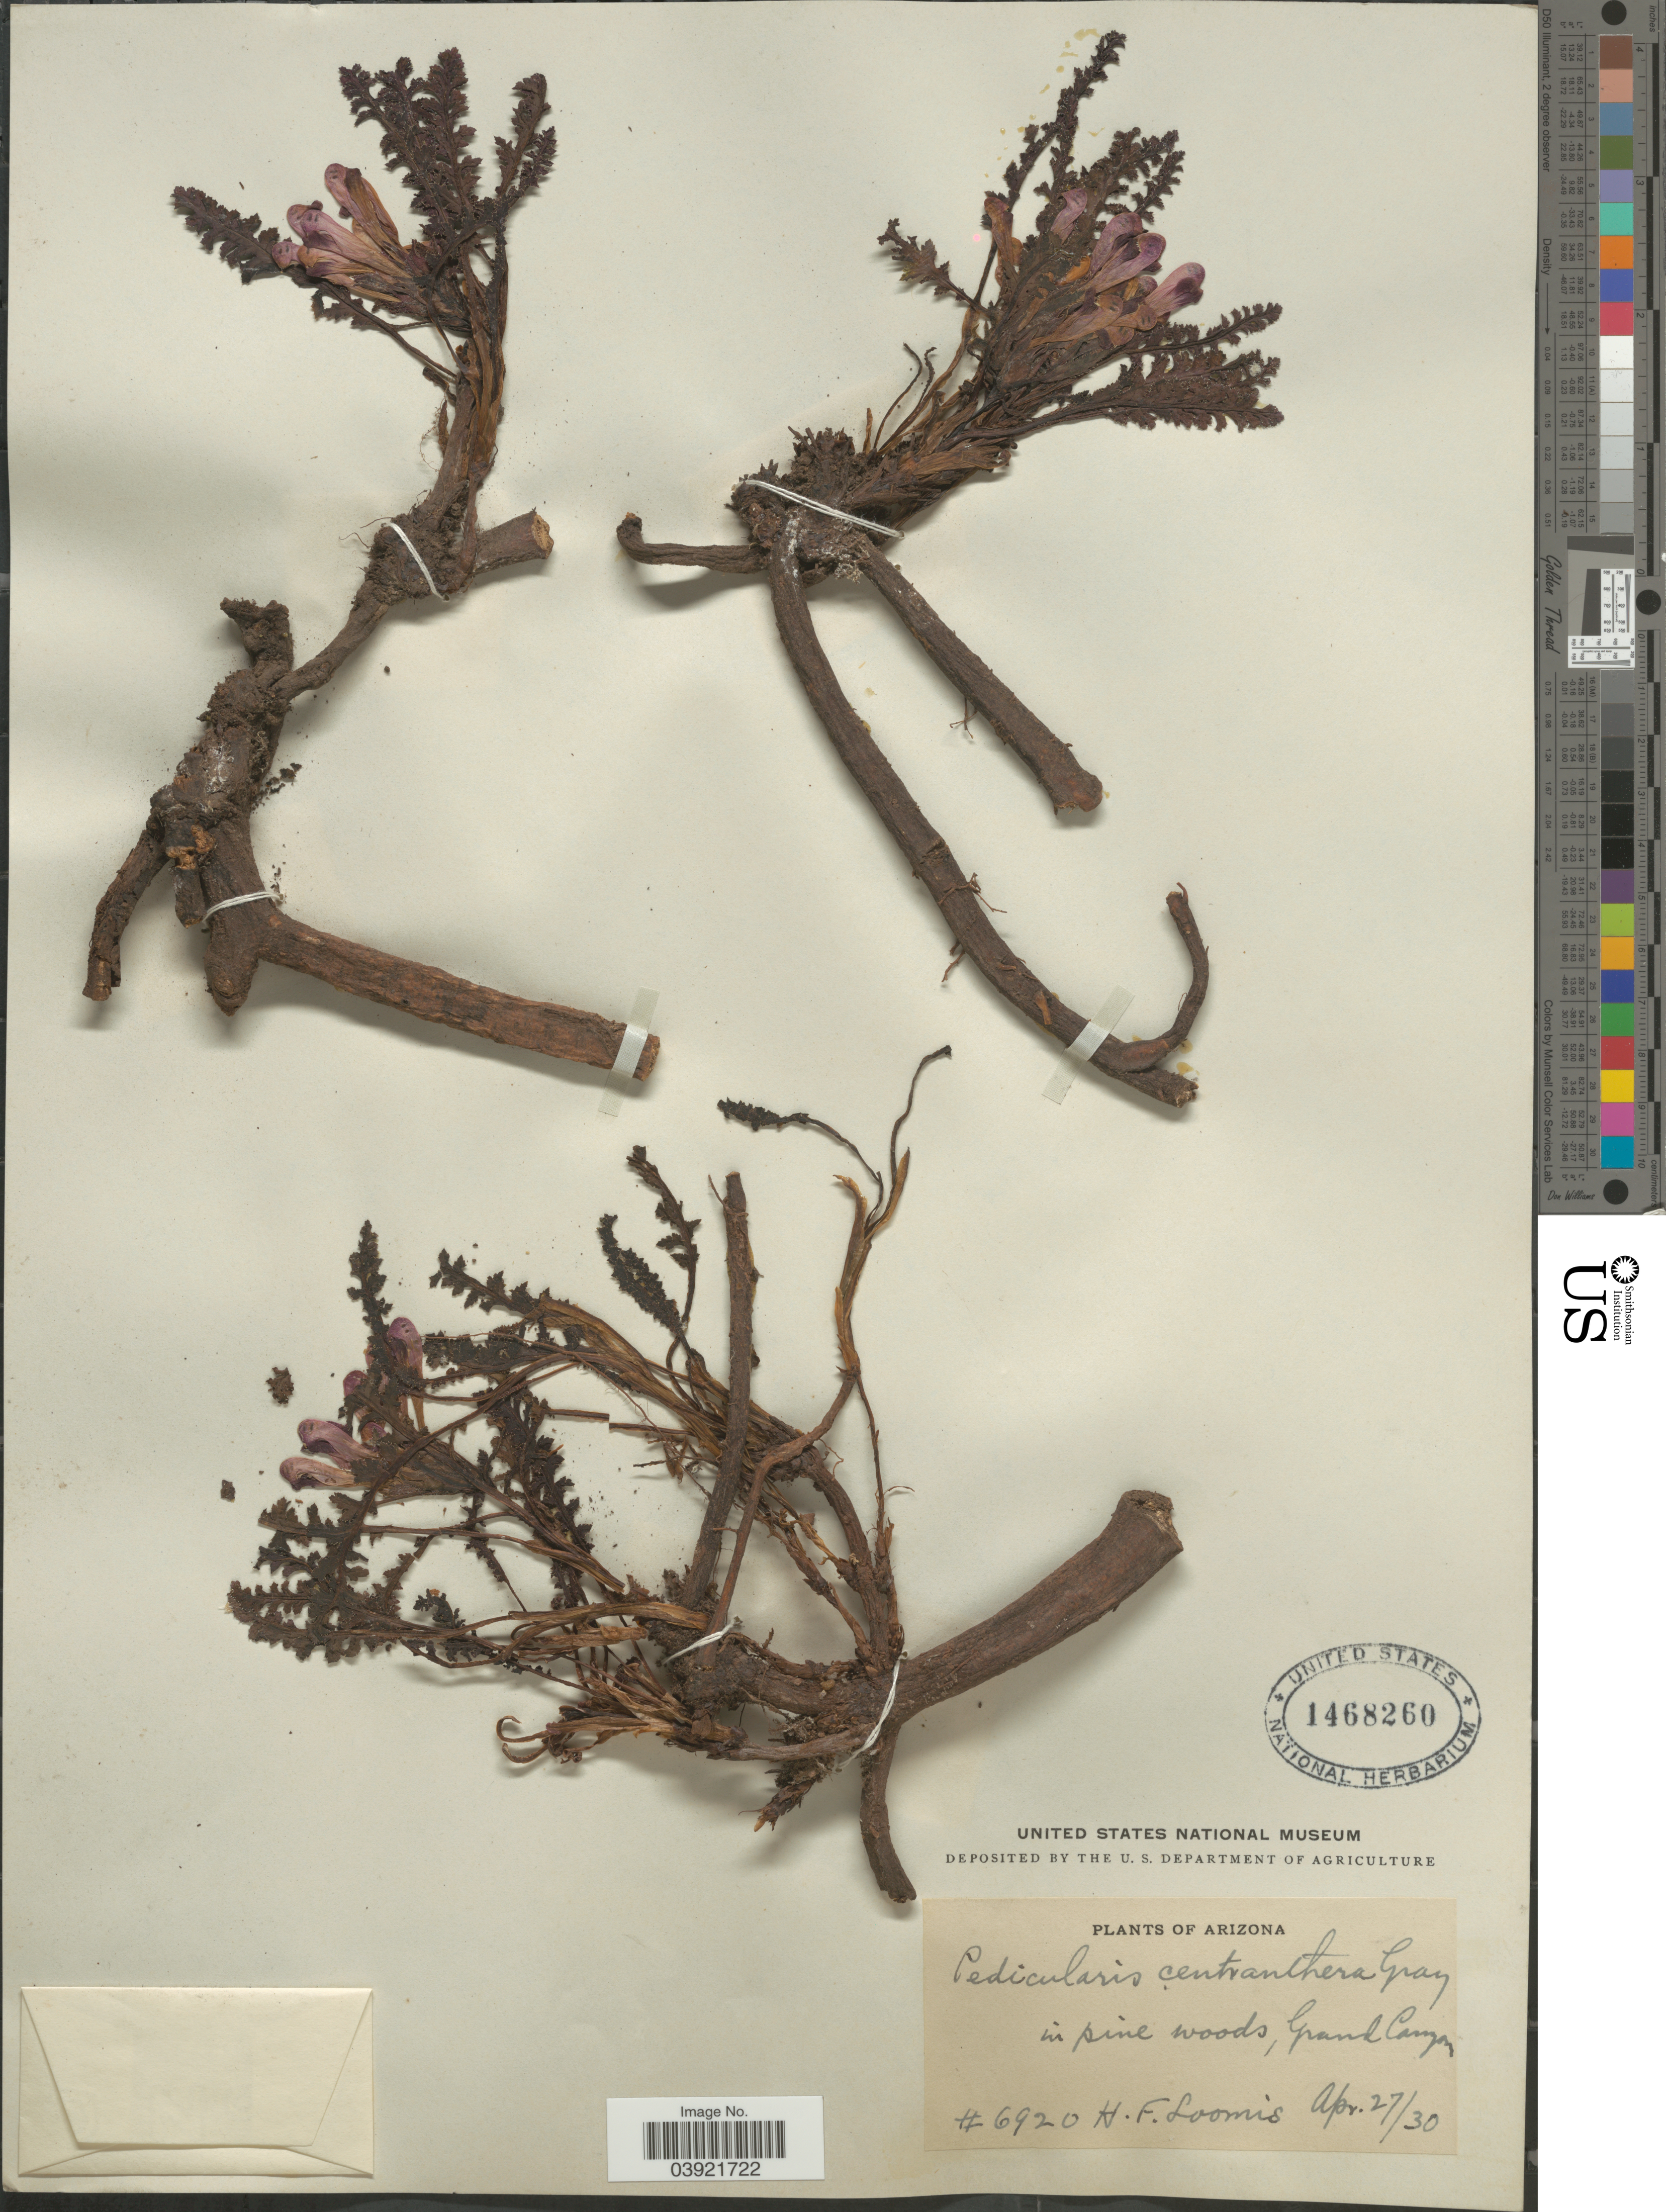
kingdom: Plantae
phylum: Tracheophyta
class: Magnoliopsida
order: Lamiales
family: Orobanchaceae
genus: Pedicularis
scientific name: Pedicularis centranthera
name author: A. Gray in Emory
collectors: H. F. Loomis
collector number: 6920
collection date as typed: Transcribed d/m/y: 27/4/30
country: United States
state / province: Arizona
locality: Grand Canyon.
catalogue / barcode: US 1468260